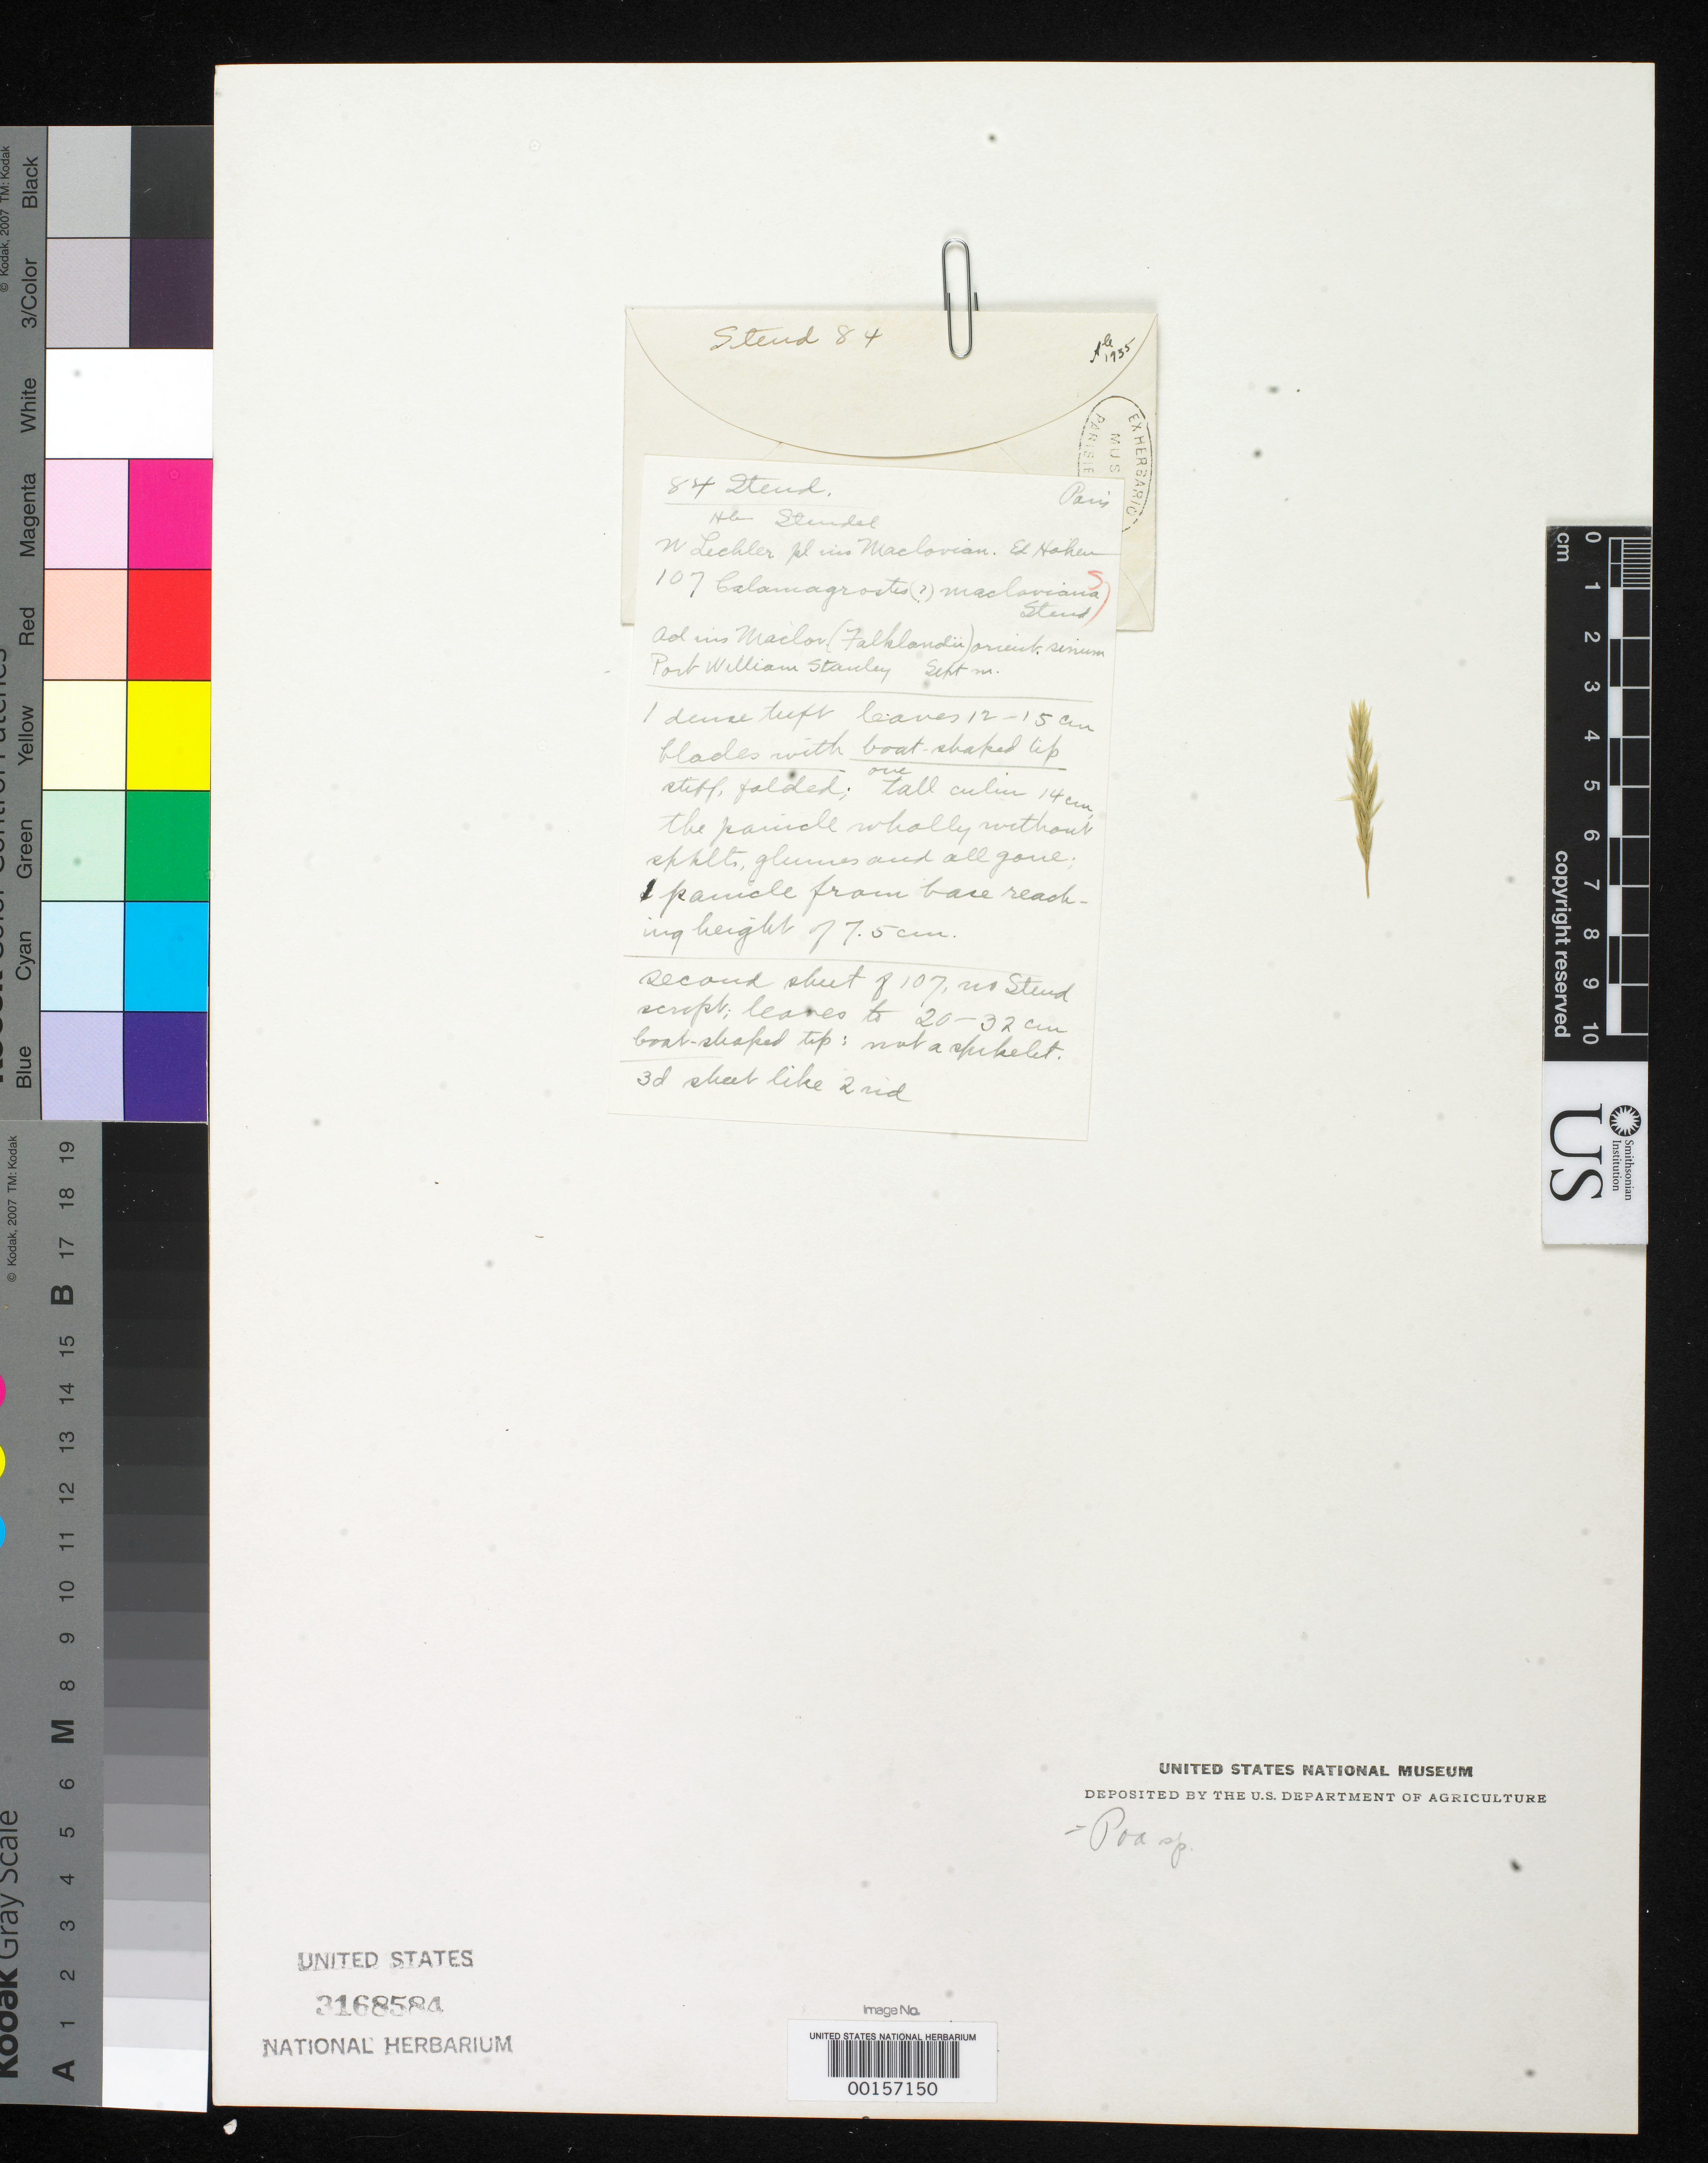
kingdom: Plantae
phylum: Tracheophyta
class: Liliopsida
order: Poales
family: Poaceae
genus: Calamagrostis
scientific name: Calamagrostis macloviana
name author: Steud.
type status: Type Fragment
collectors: W. Lechler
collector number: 107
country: Falkland Islands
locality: Ins. Maclov.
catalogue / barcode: US 3168584